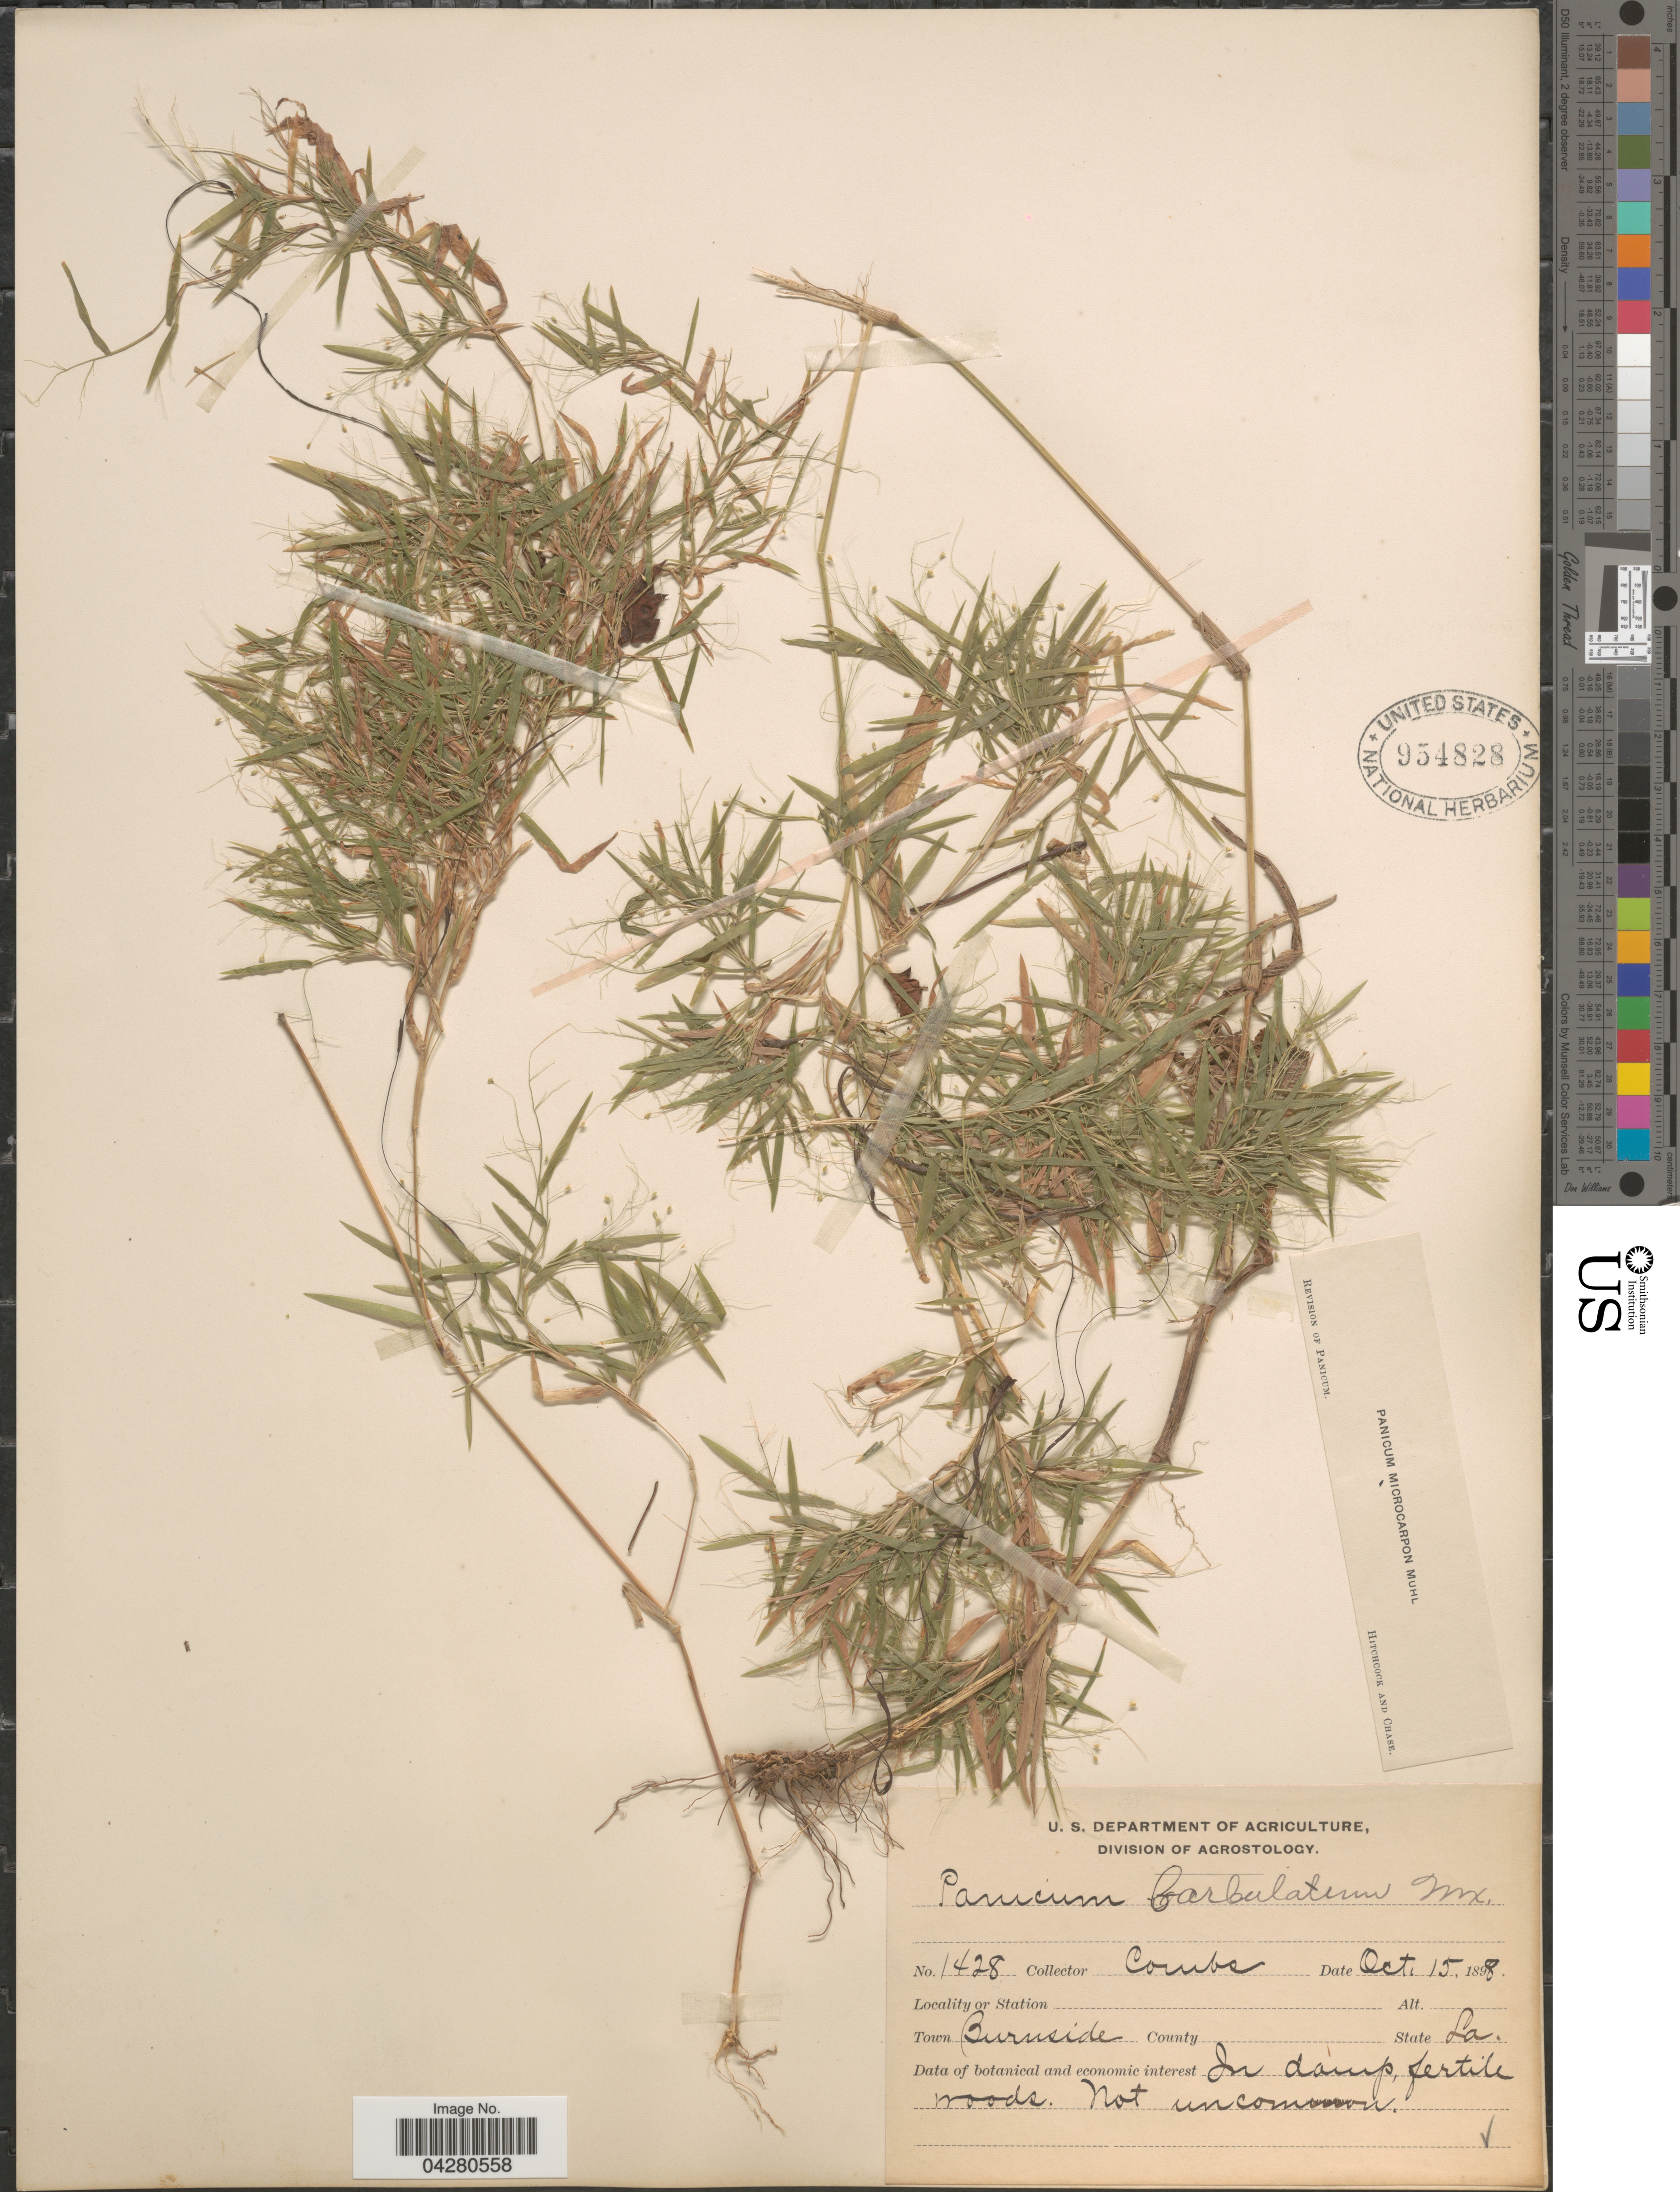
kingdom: Plantae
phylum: Tracheophyta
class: Liliopsida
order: Poales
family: Poaceae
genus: Dichanthelium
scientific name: Dichanthelium dichotomum var. dichotomum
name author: (L.) Gould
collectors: -. Combs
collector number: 1428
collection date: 1898-10-15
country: United States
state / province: Louisiana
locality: Town Burnside.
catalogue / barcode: US 954828